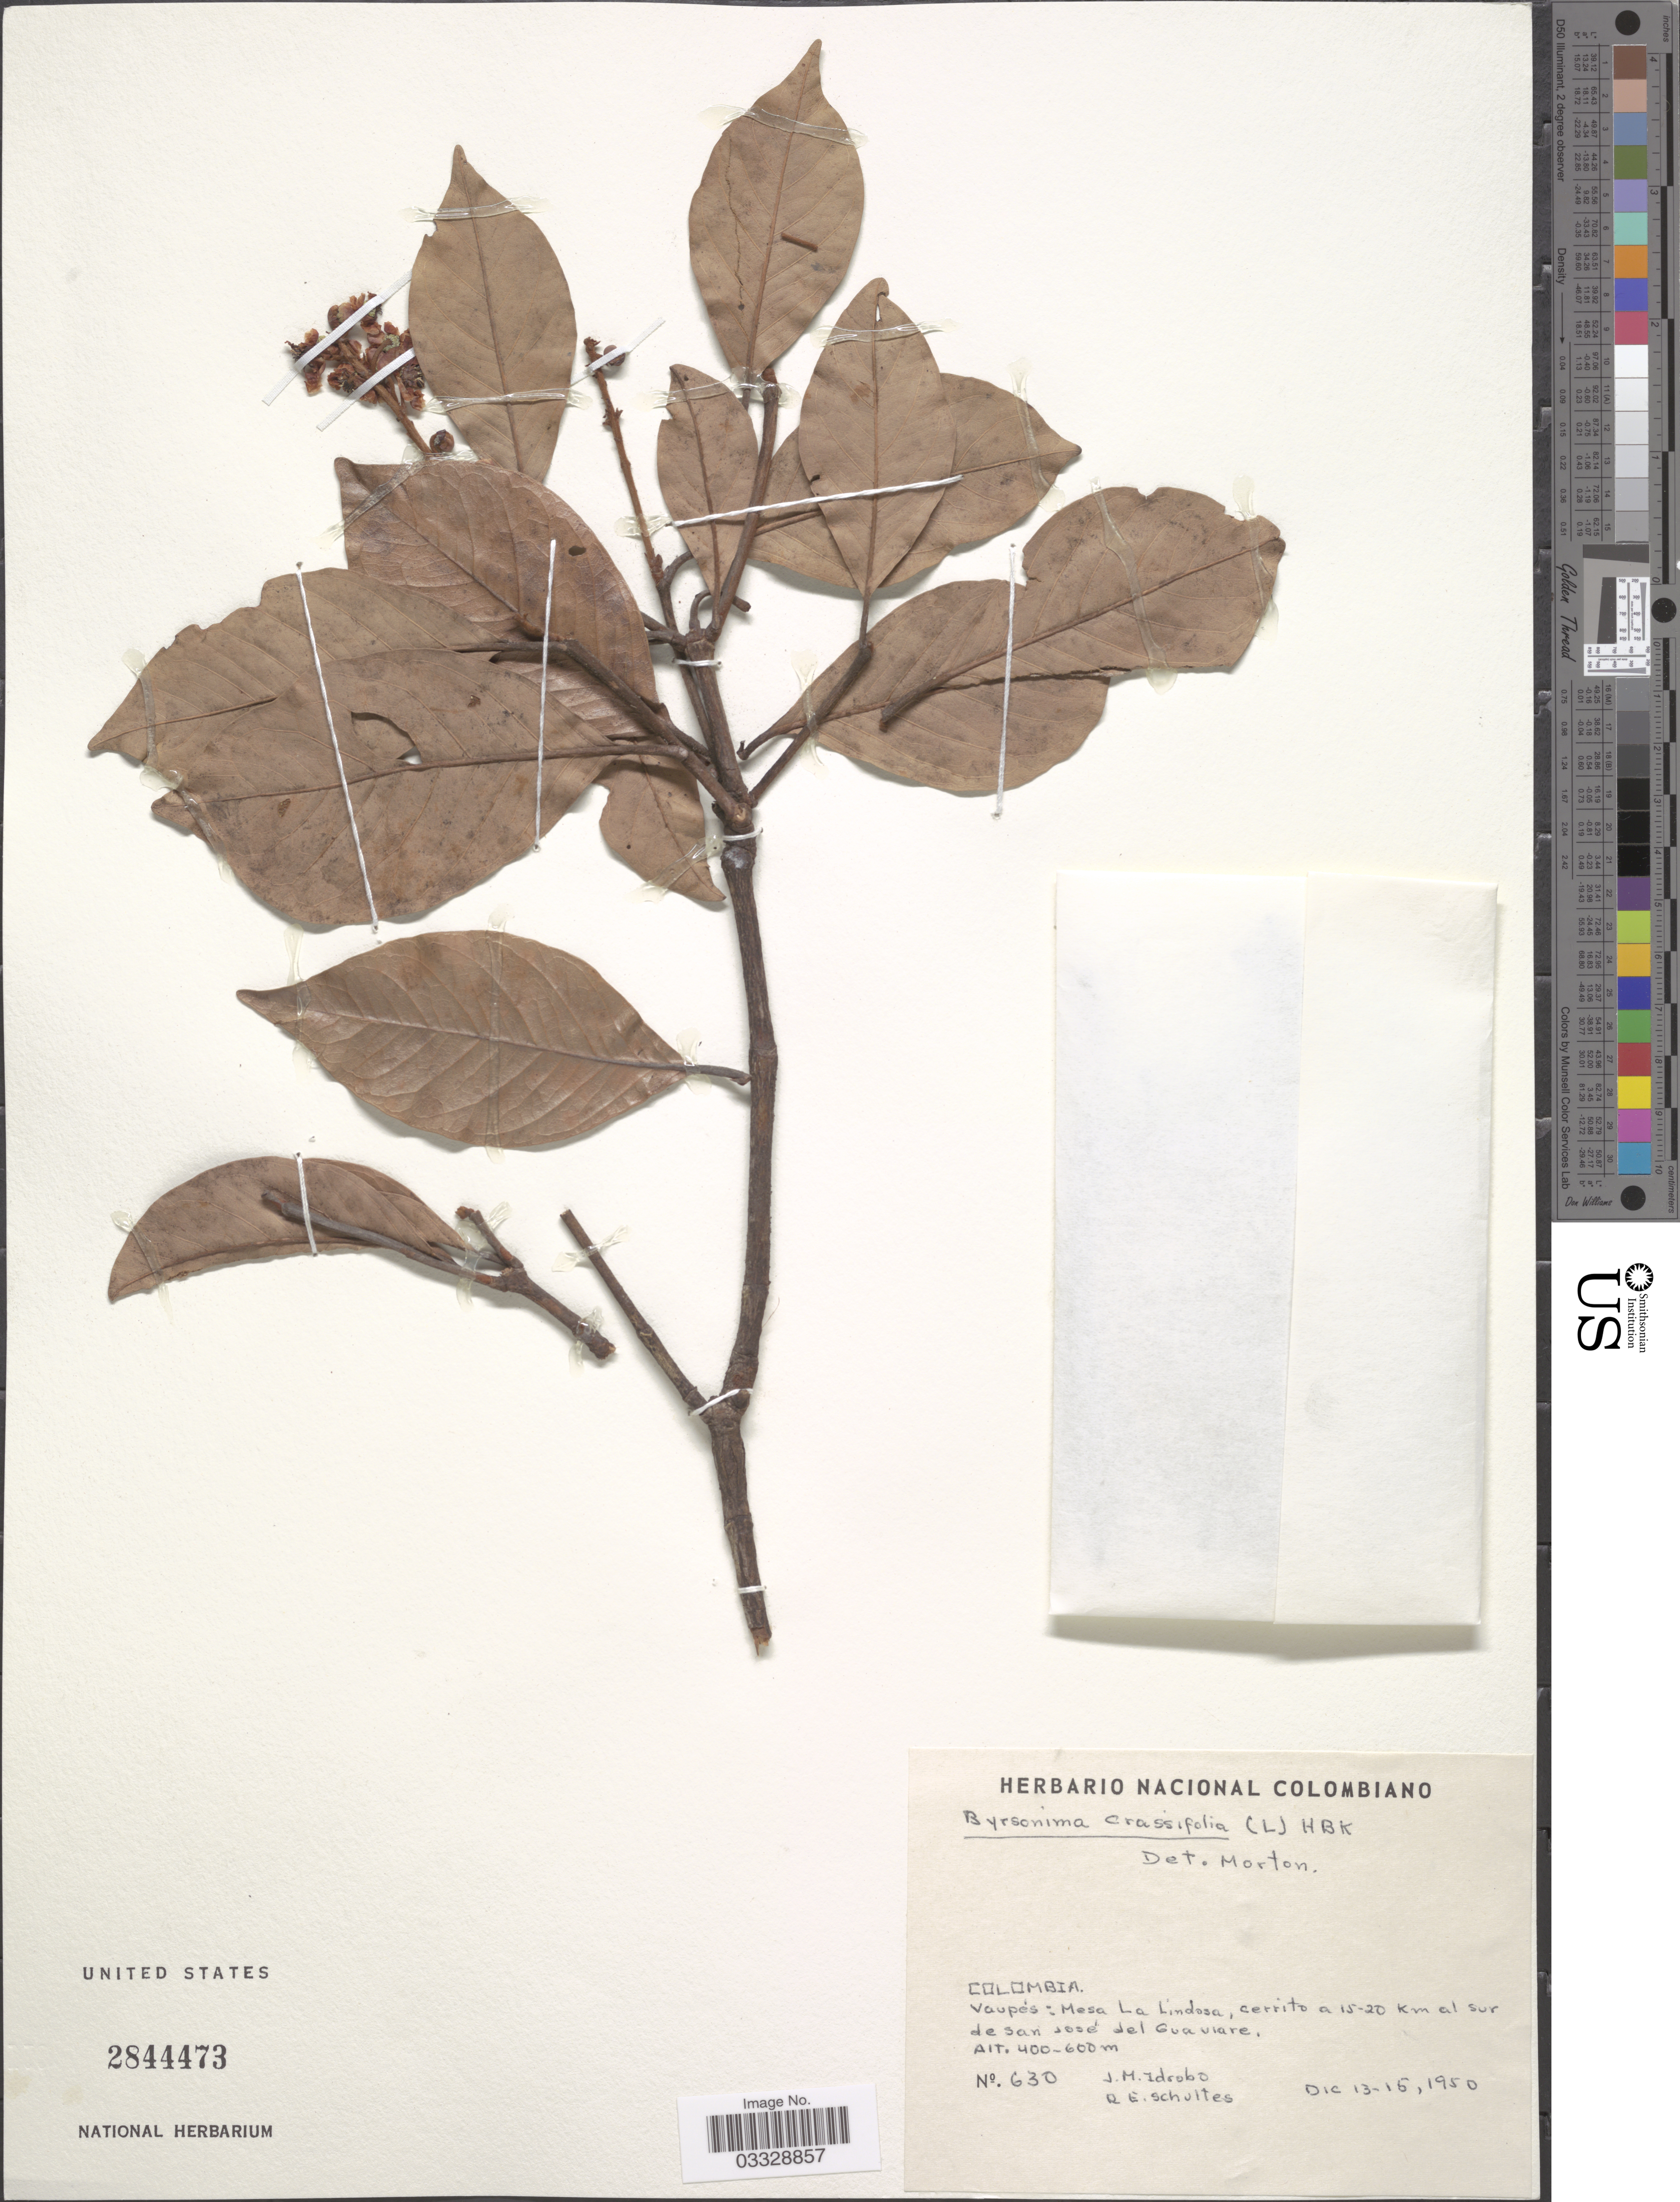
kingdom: Plantae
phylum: Tracheophyta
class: Magnoliopsida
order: Malpighiales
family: Malpighiaceae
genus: Byrsonima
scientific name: Byrsonima crassifolia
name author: (L.) Kunth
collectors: J. M. Idrobo & R. E. Schultes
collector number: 630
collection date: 1950-12-13/1950-12-15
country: Colombia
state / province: Vaupés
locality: Mesa La Lindosa, cerrito a 15-20 Km al sur de San José del Guaviare.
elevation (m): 400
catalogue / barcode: US 2844473